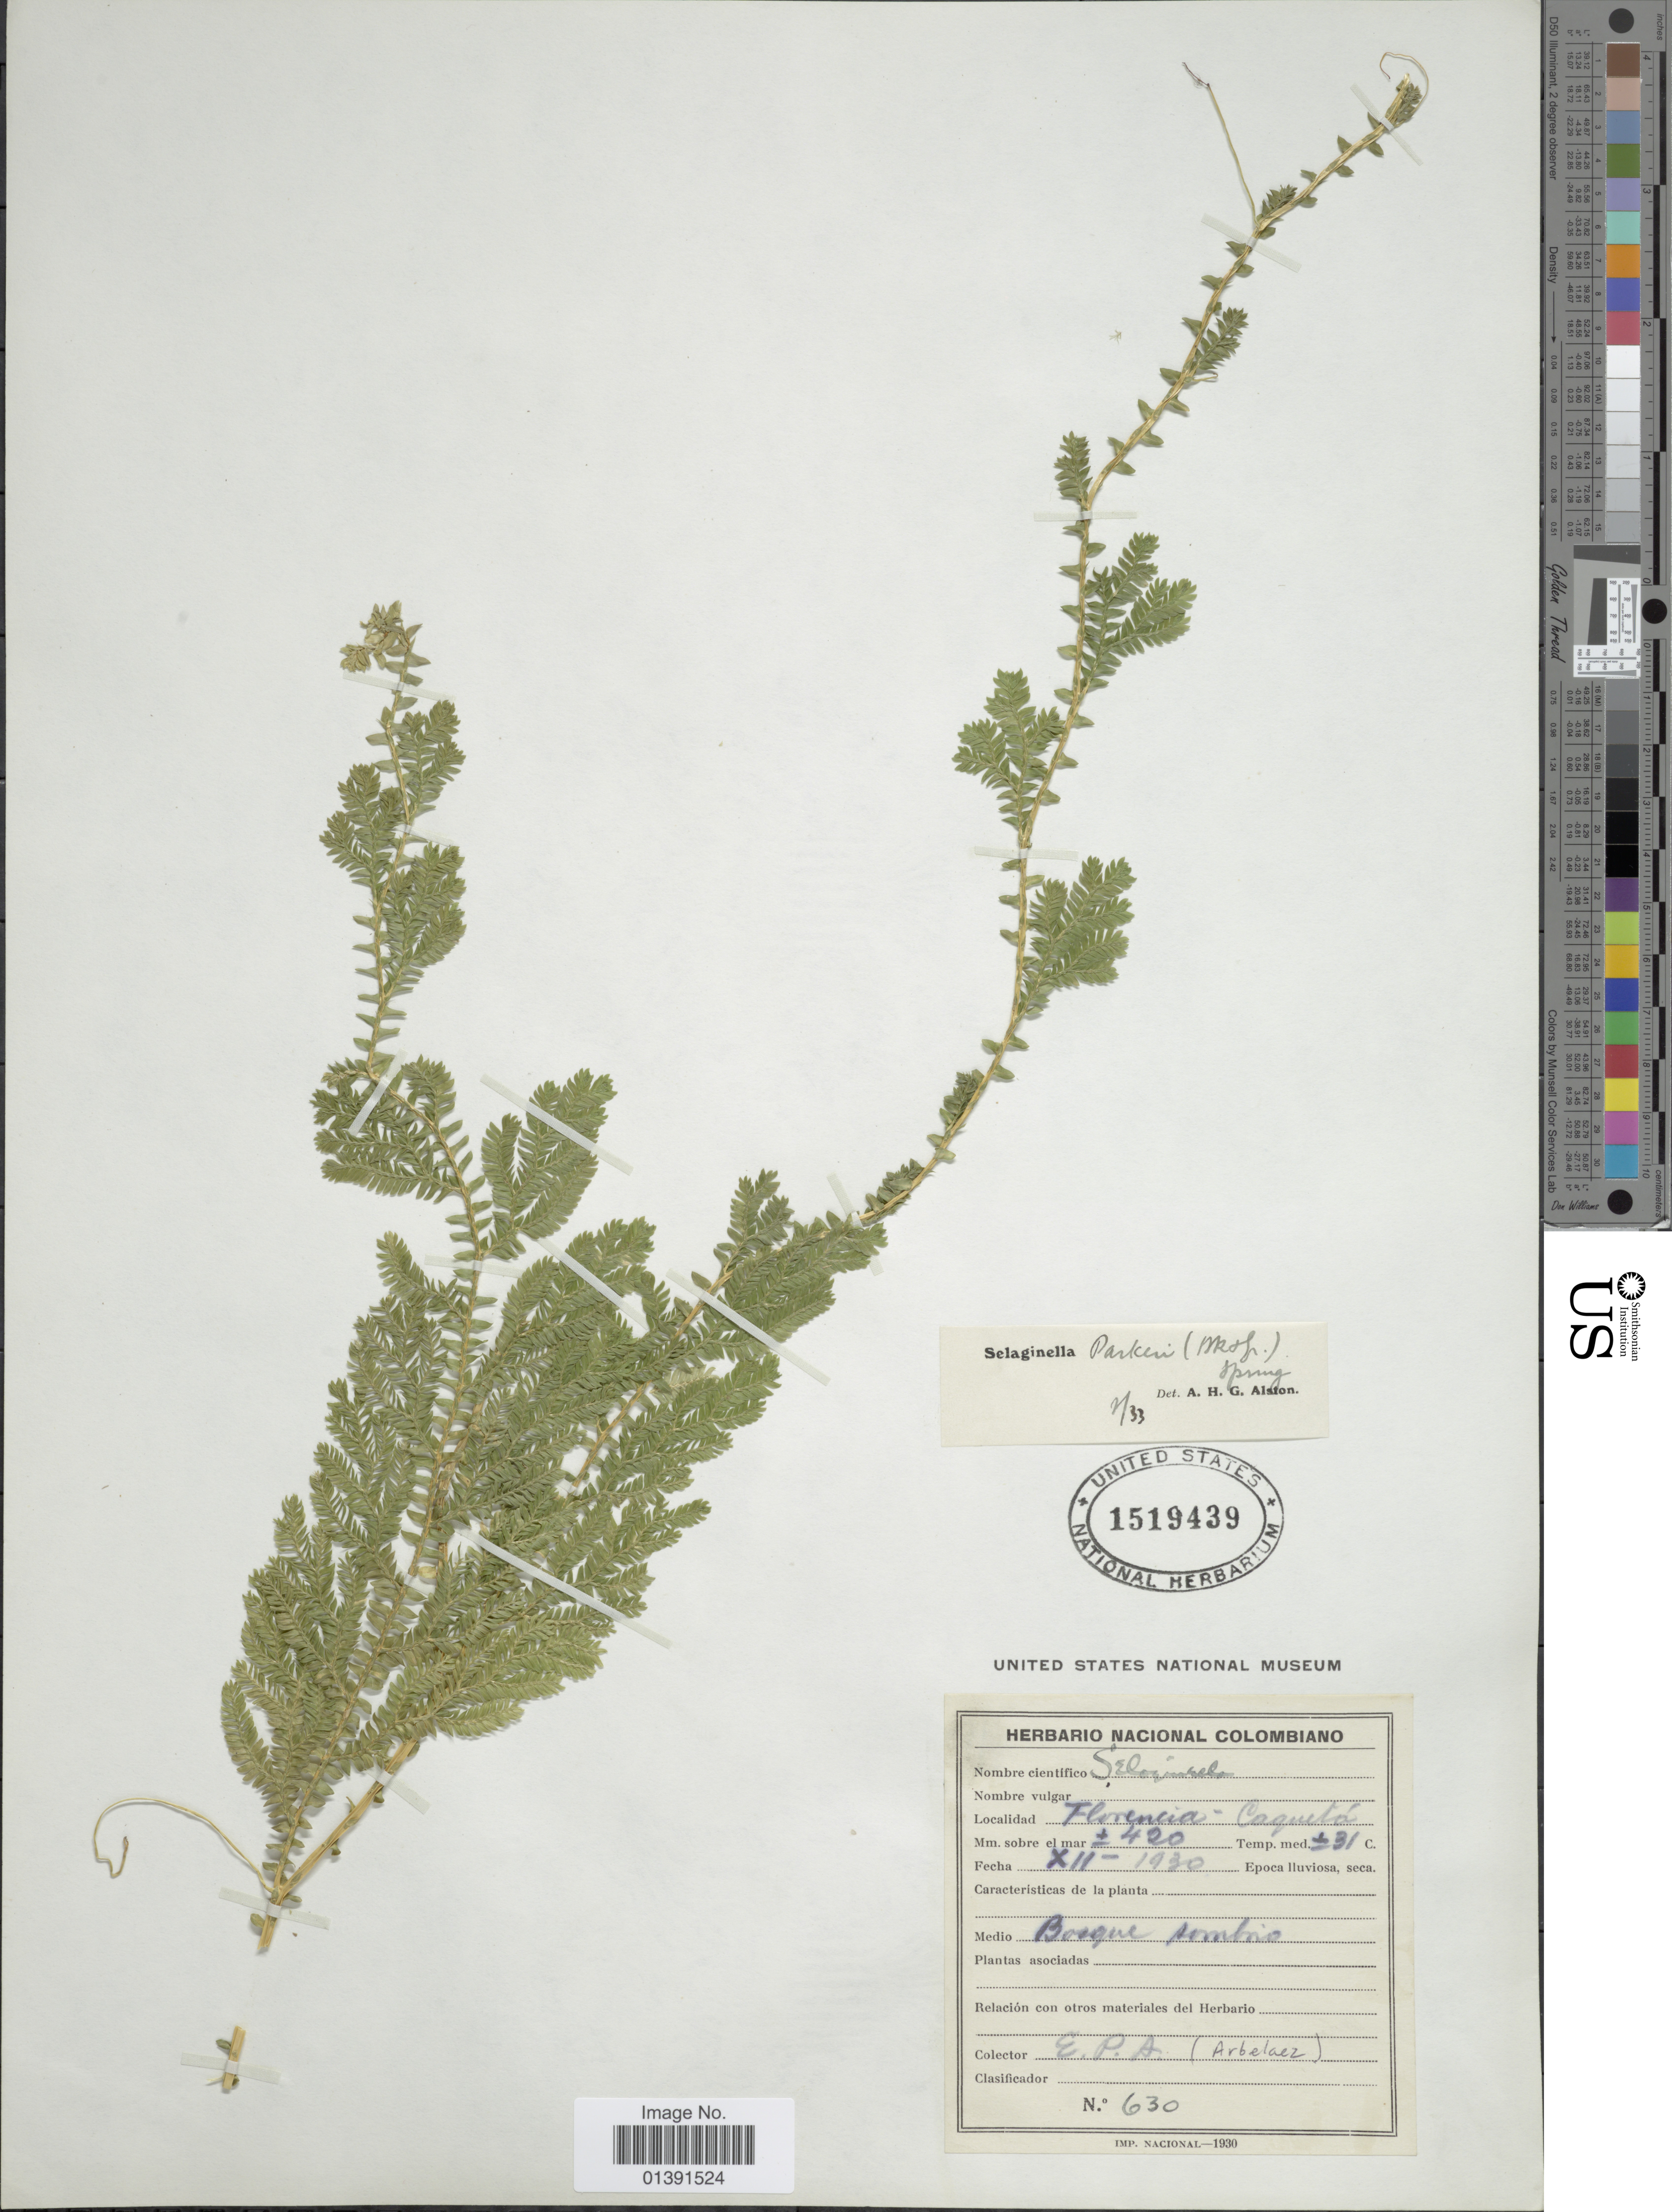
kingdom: Plantae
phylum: Tracheophyta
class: Lycopodiopsida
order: Selaginellales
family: Selaginellaceae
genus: Selaginella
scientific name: Selaginella parkeri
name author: (Hook. & Grev.) Spring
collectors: E. P. Arbelaez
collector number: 630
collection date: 1930-12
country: Colombia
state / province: Caquetá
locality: Florencia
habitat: bosque sombro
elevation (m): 420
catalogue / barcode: US 1519439